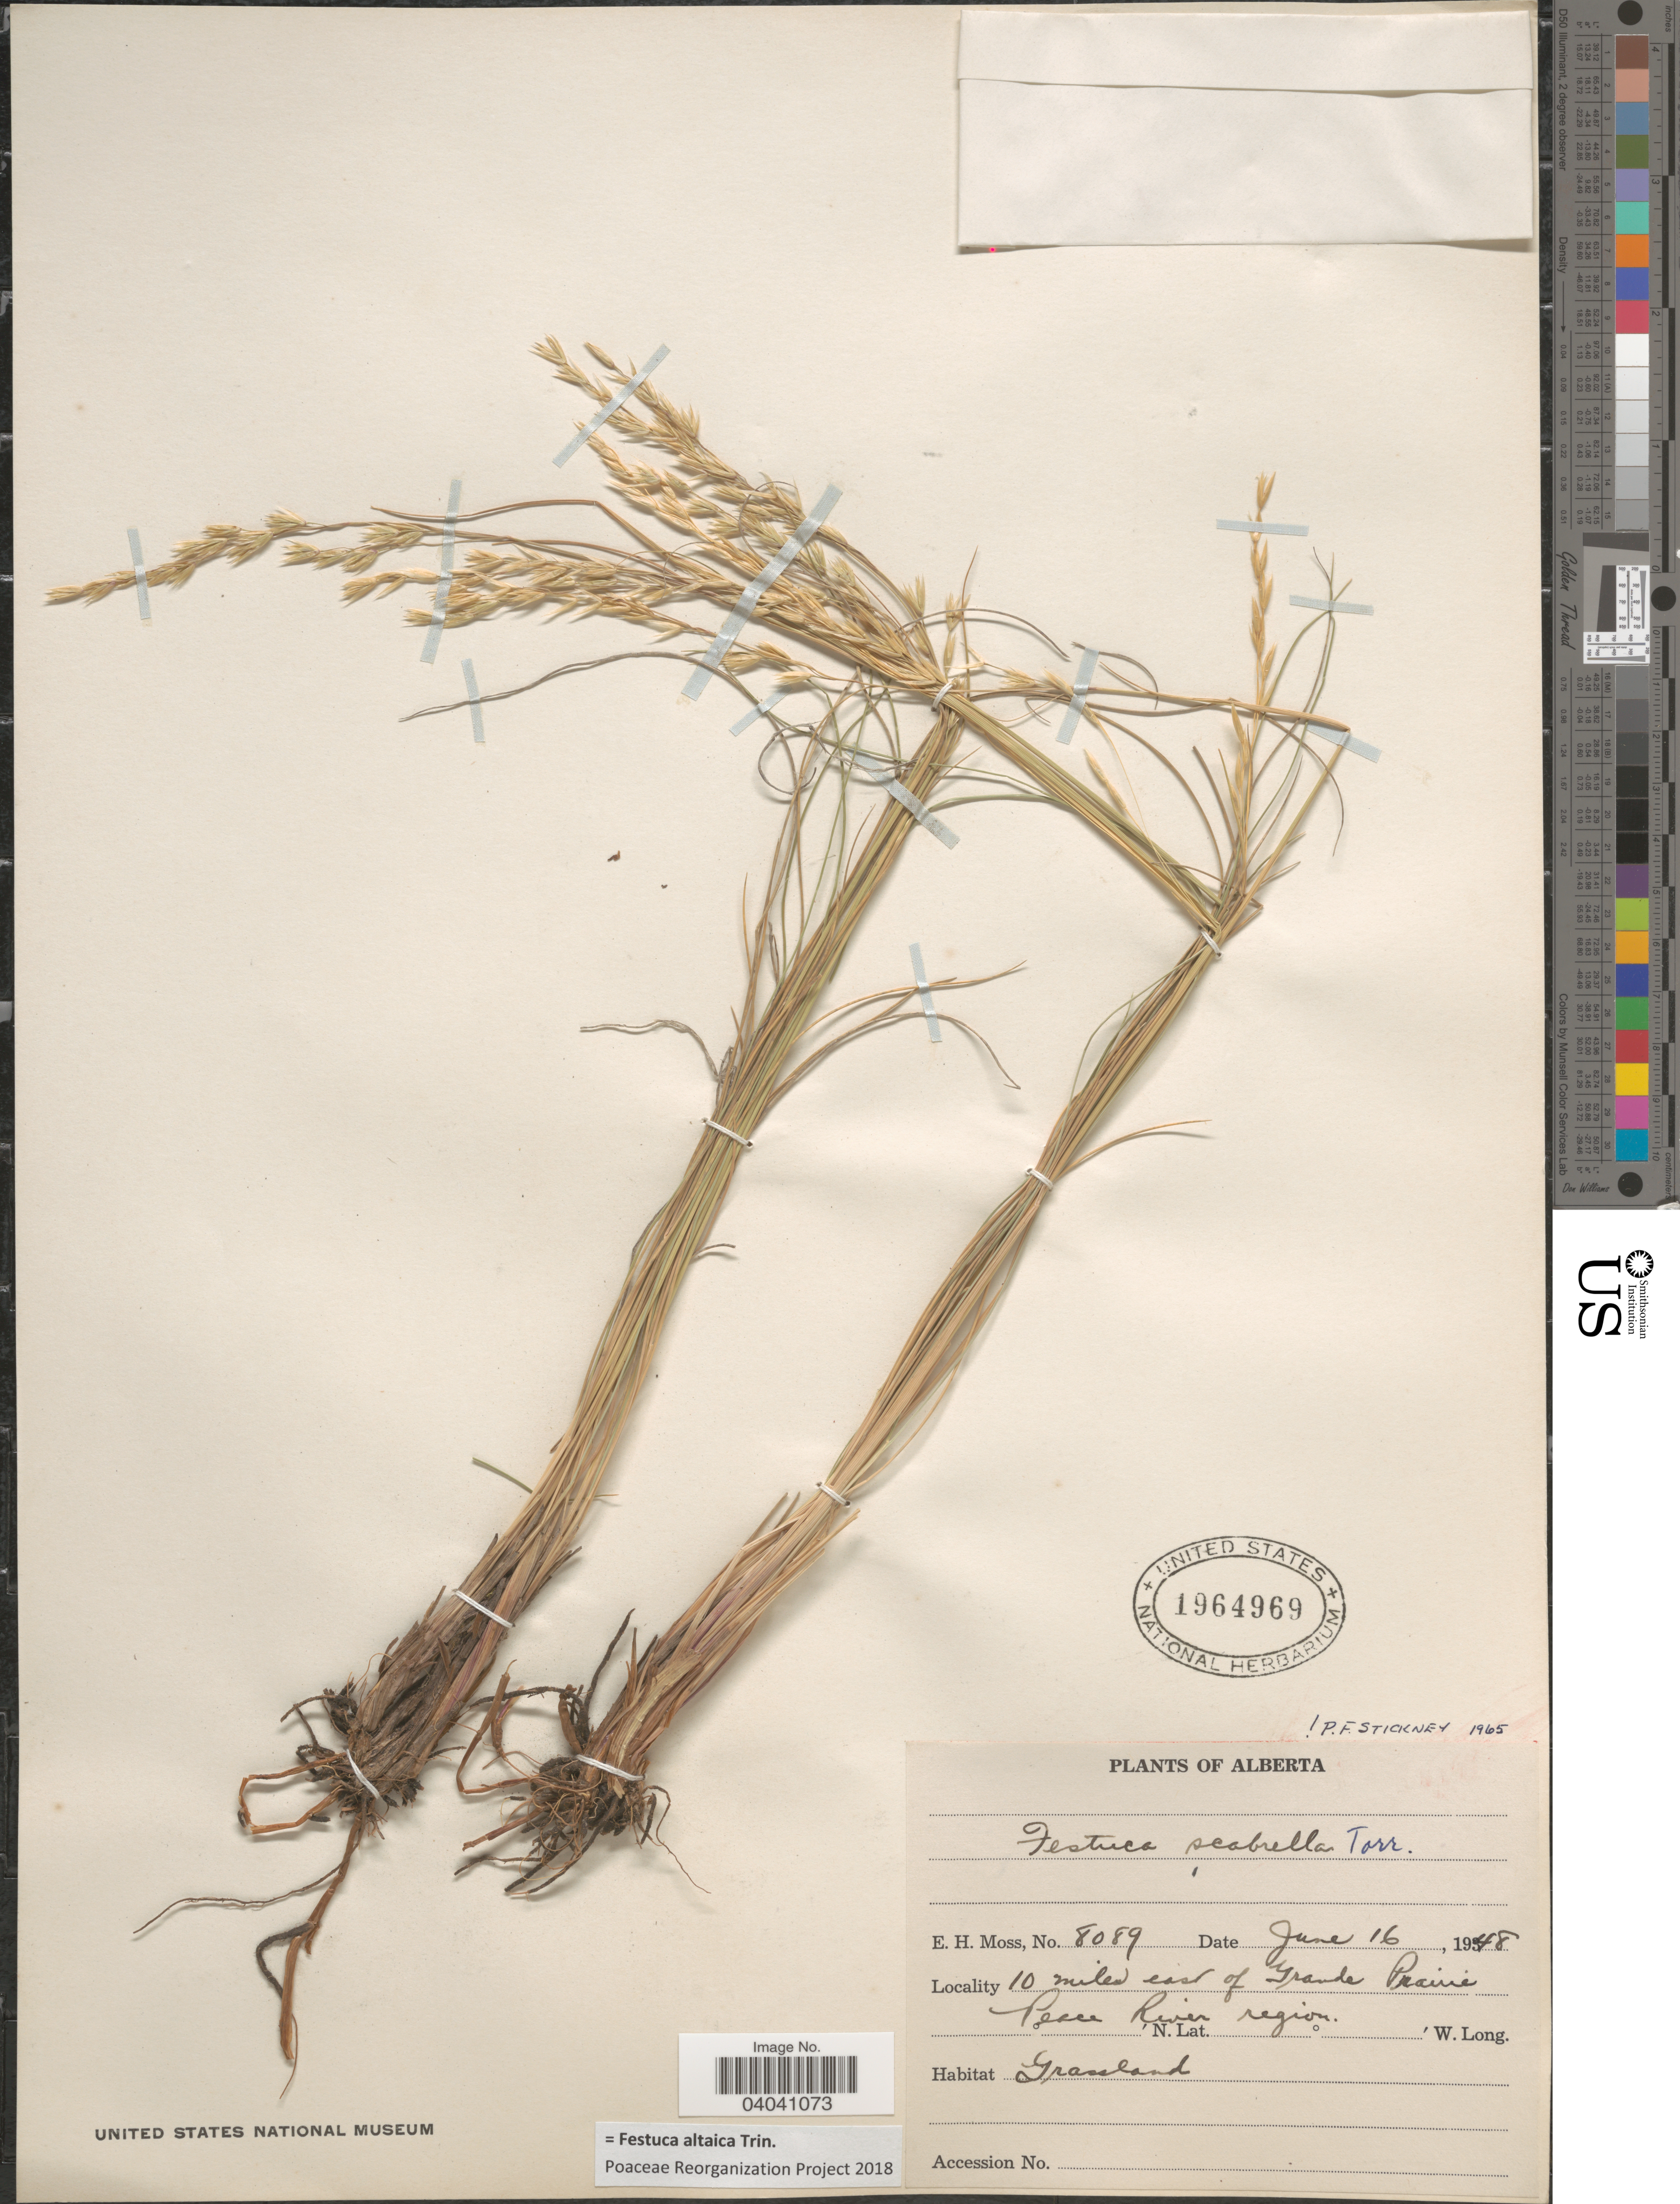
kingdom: Plantae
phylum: Tracheophyta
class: Liliopsida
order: Poales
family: Poaceae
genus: Festuca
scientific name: Festuca altaica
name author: Trin.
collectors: E. Moss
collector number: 8089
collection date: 1948-06-16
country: Canada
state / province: Alberta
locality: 10 miles east of Grande Prairie. Peace River region.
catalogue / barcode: US 1964969